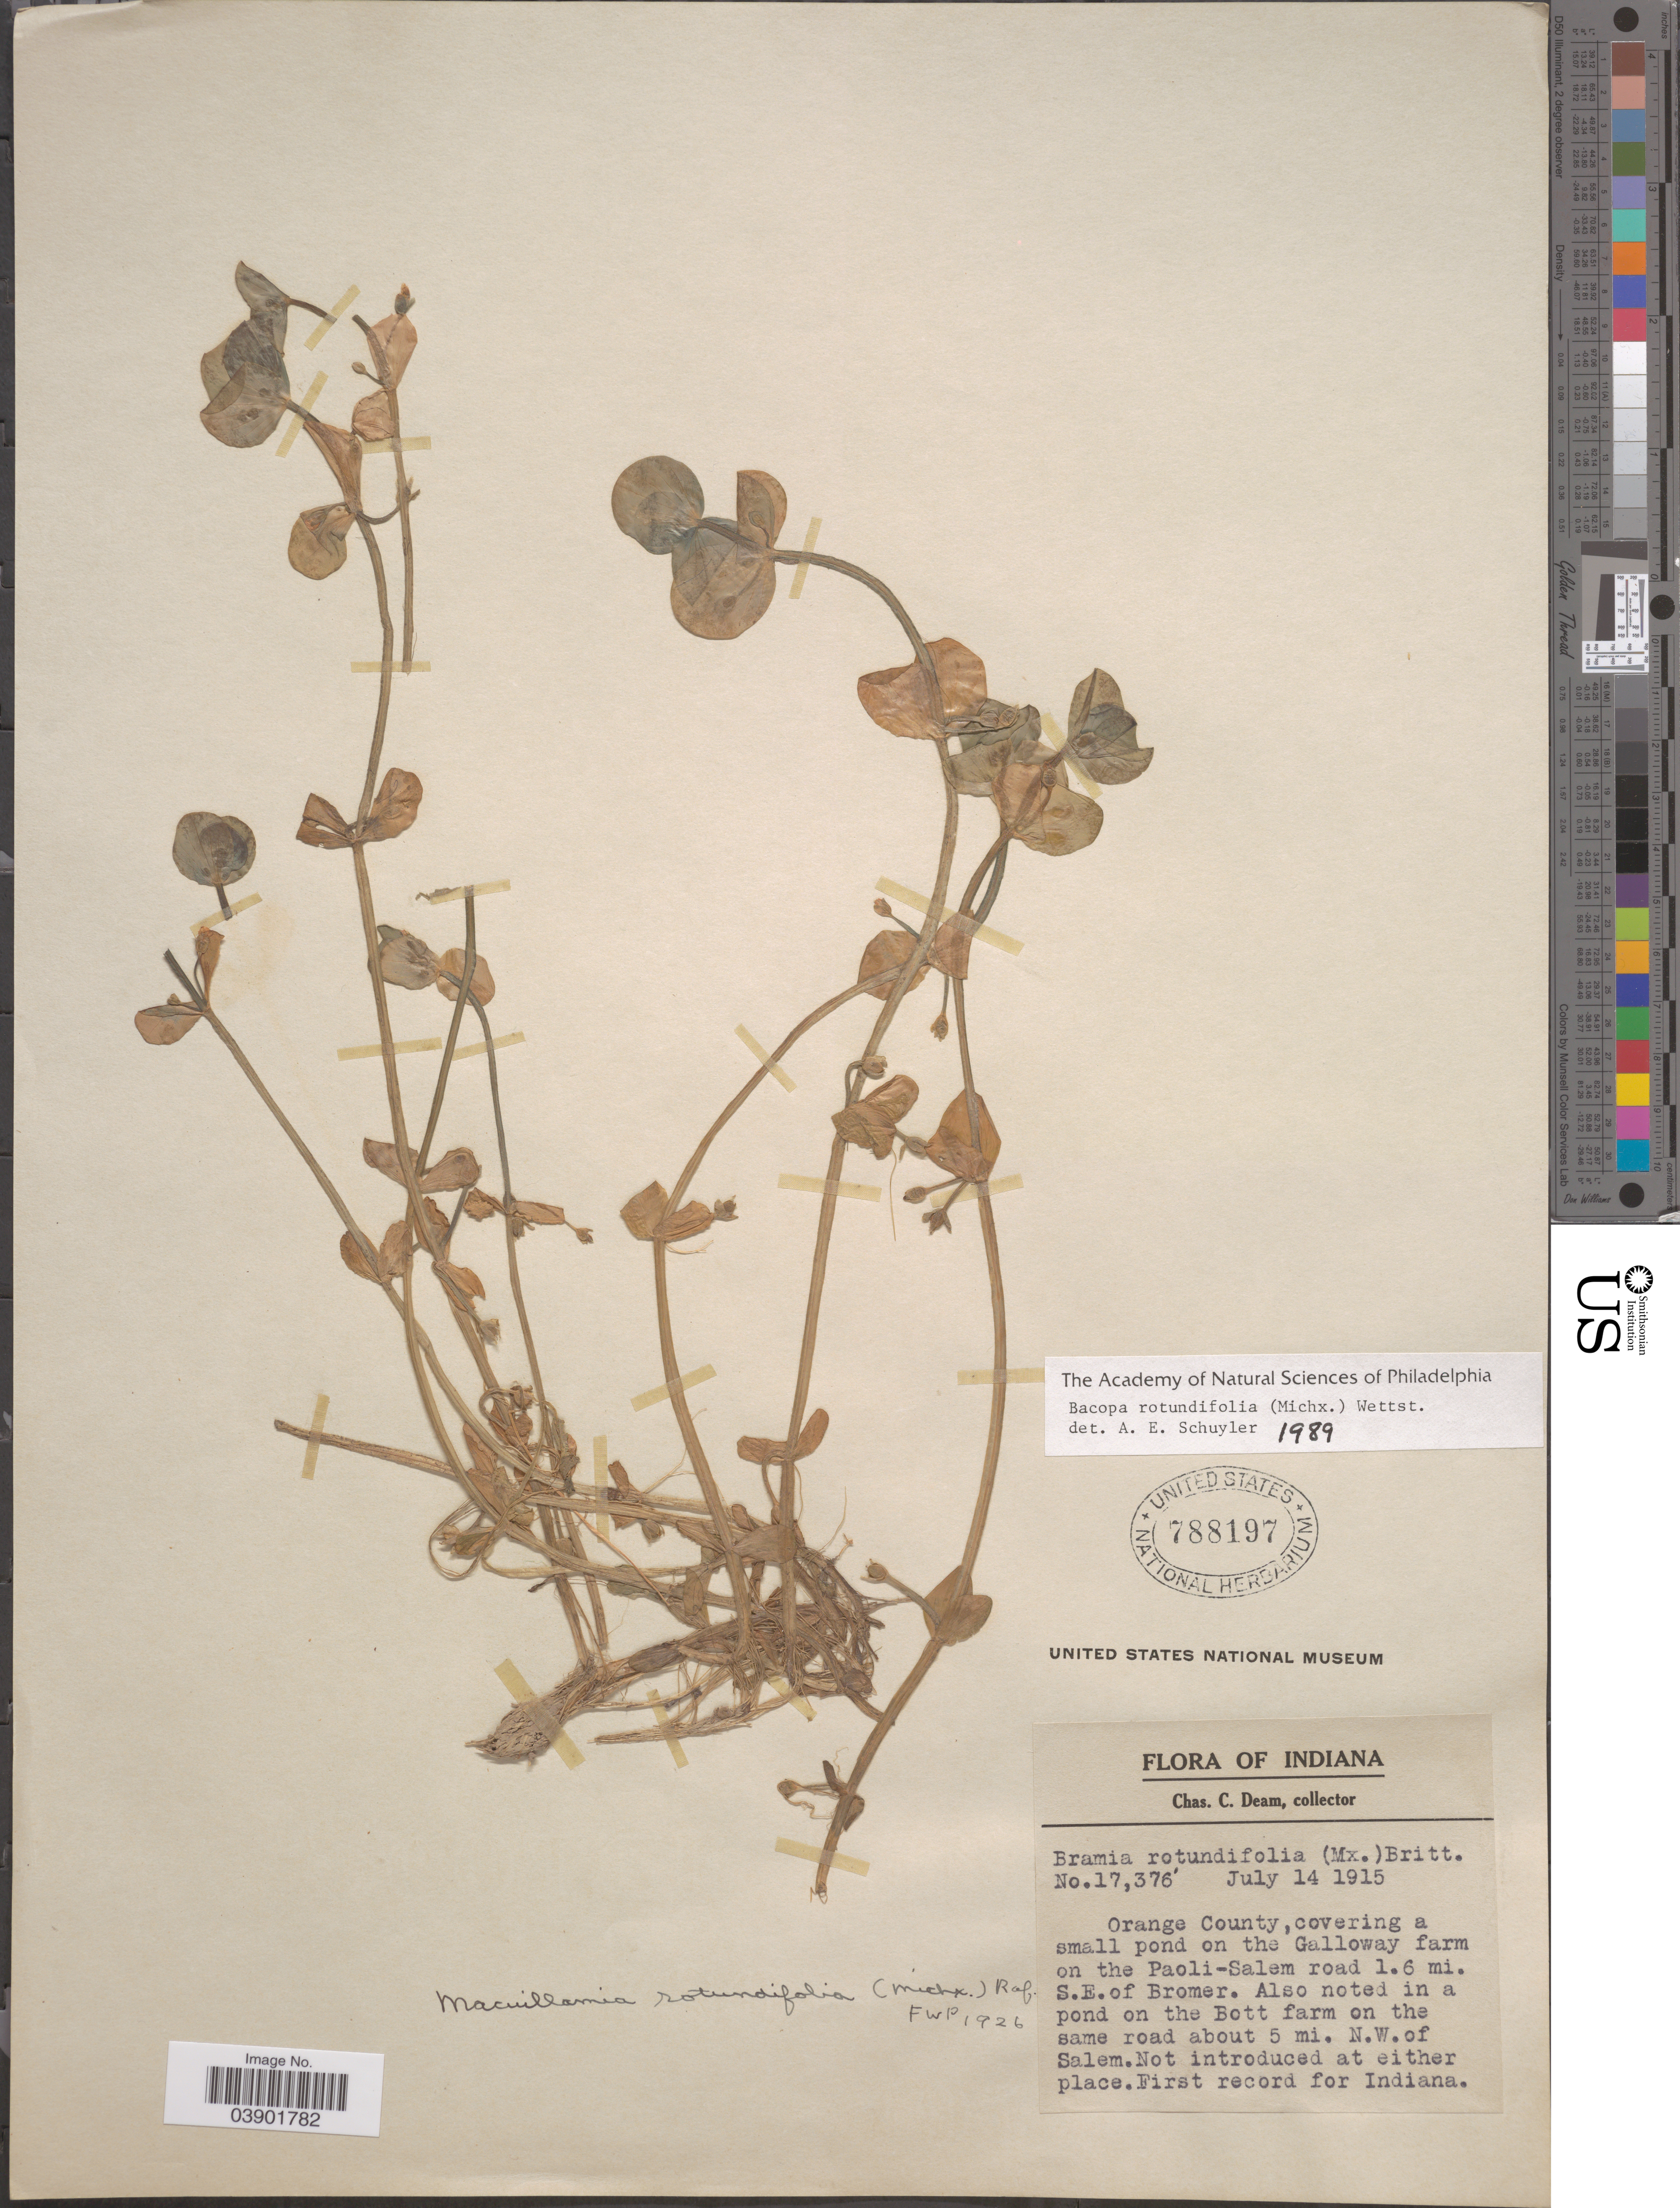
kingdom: Plantae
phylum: Tracheophyta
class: Magnoliopsida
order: Lamiales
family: Plantaginaceae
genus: Bacopa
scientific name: Bacopa rotundifolia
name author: (Michx.) Wettst.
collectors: C. C. Deam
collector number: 17376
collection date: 1915-07-14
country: United States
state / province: Indiana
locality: Orange County, covering a small pond on the Galloway farm on the Paoli-Salem road 1.6 mi. S.E. of Bromer. Also noted on a pond on the Bott farm on the same road about 5 mi. N.W. of Salem.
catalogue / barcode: US 788197